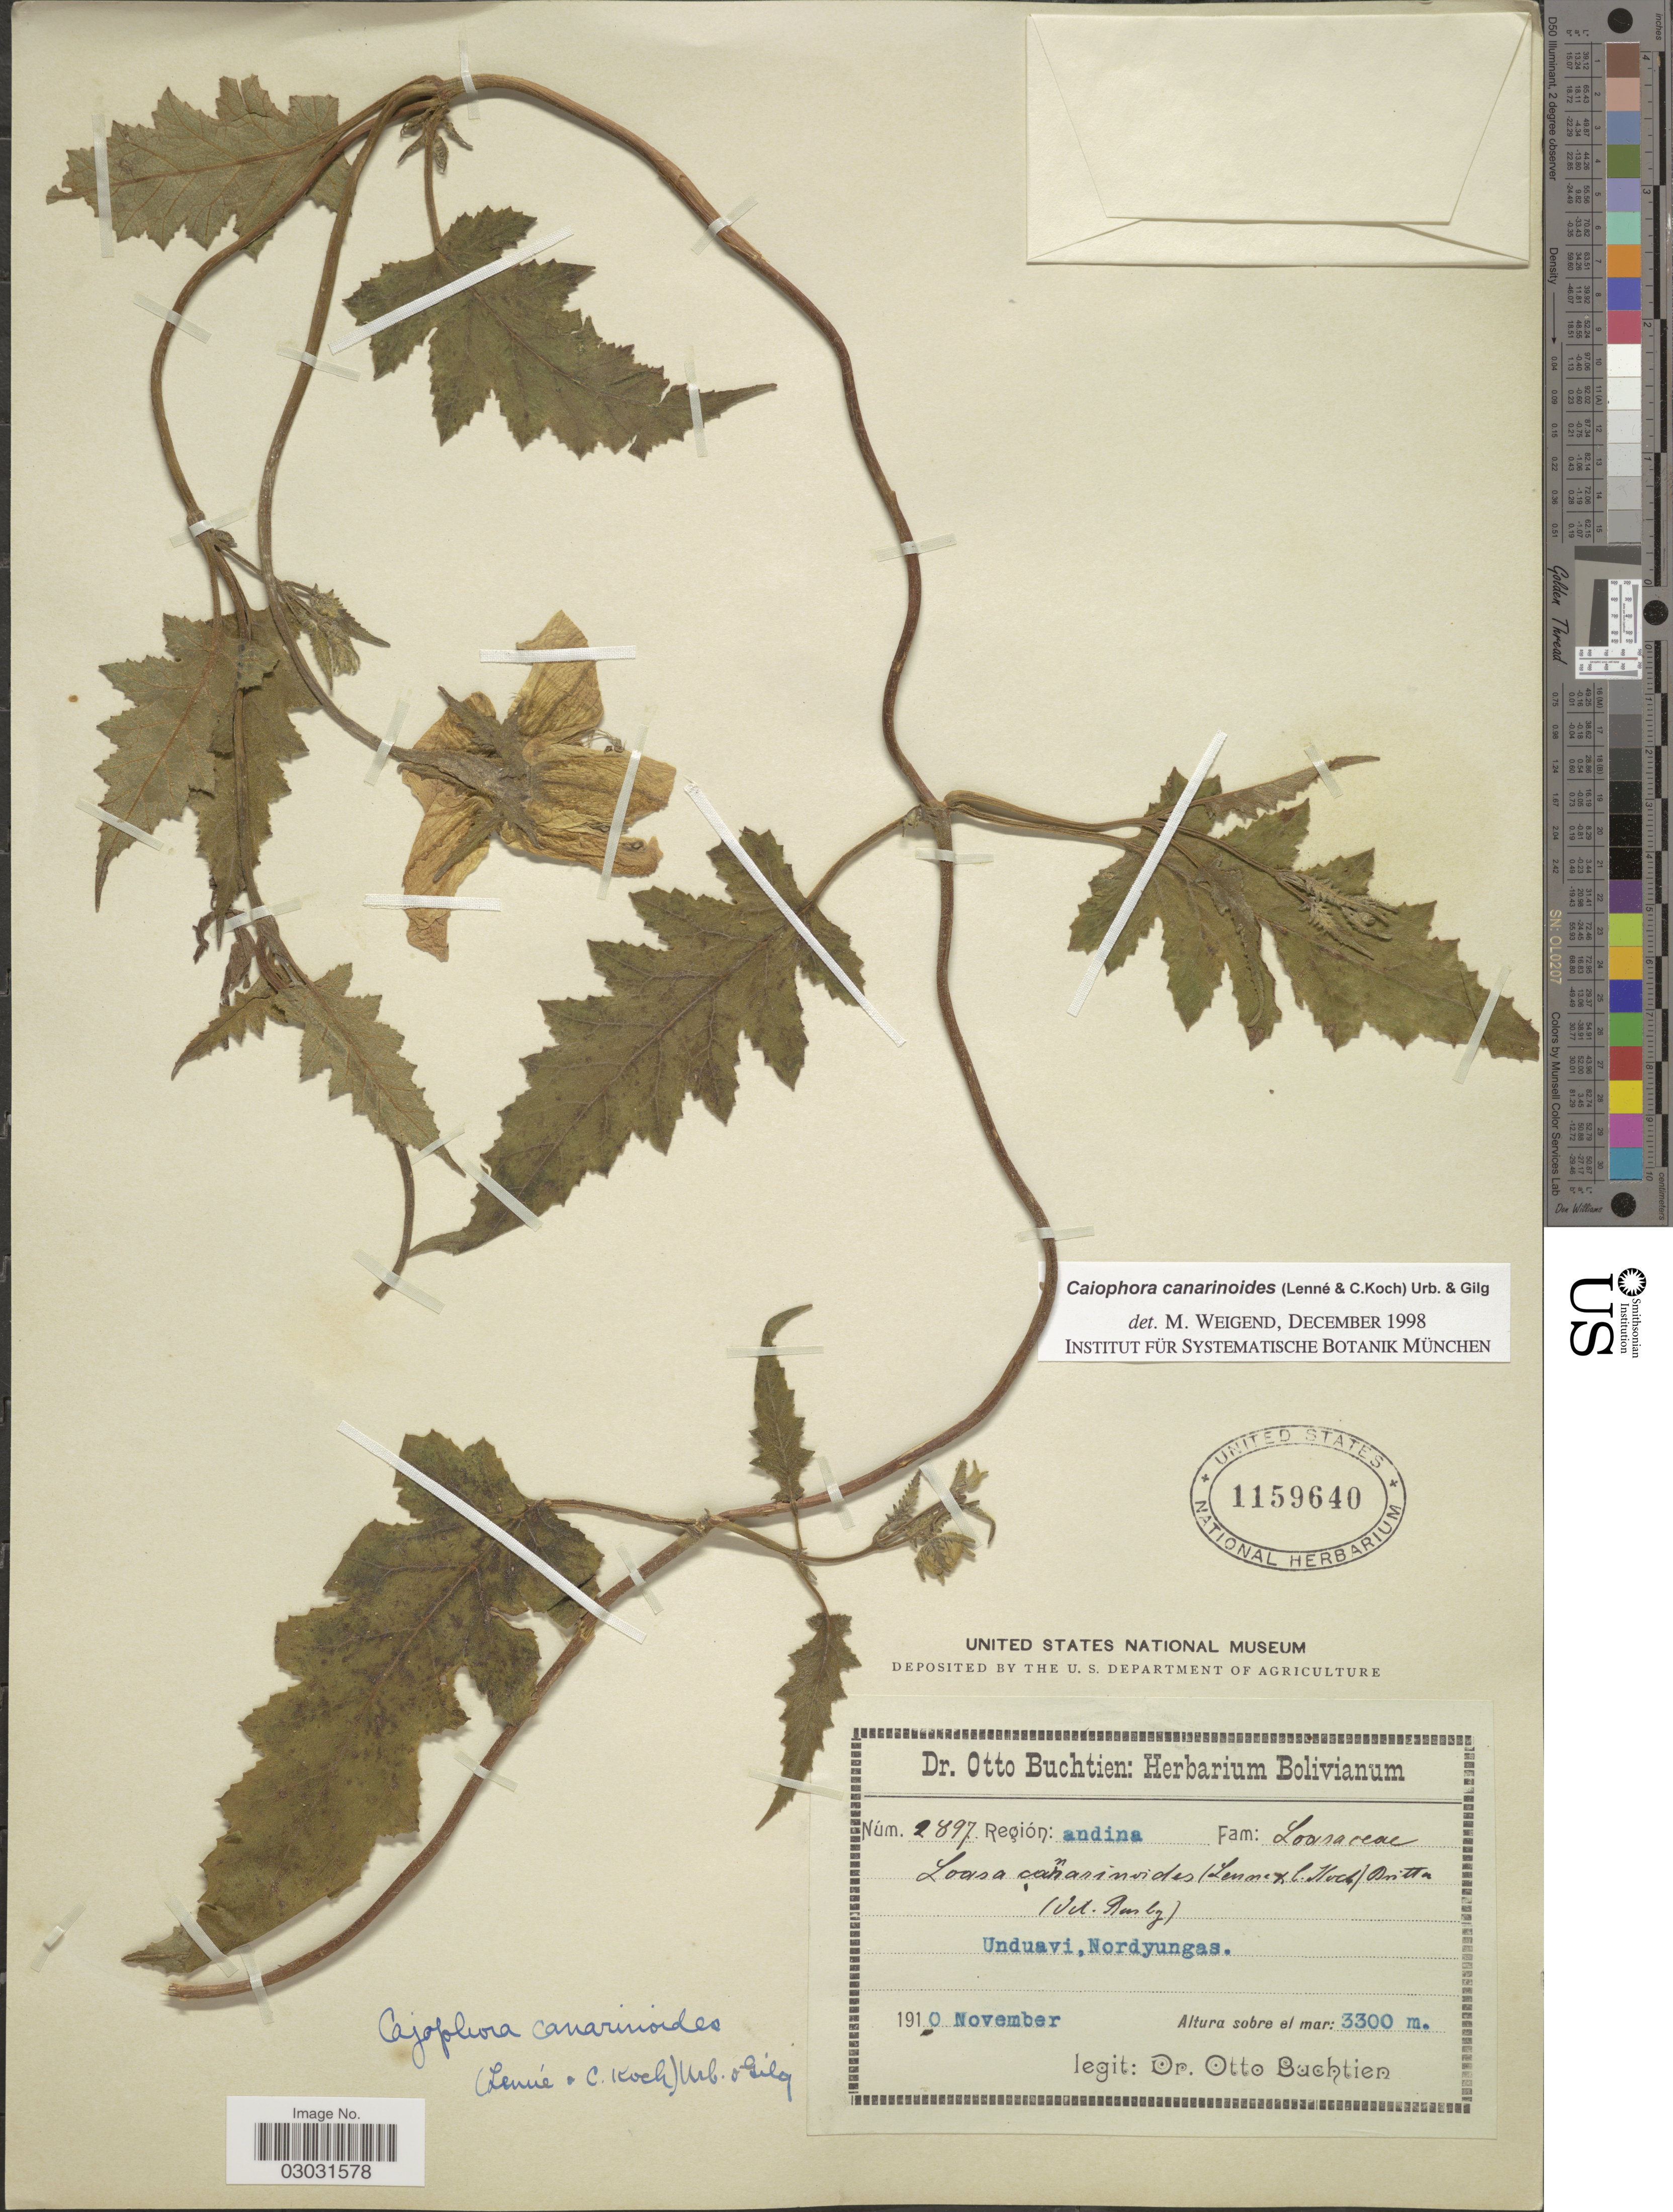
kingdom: Plantae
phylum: Tracheophyta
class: Magnoliopsida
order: Cornales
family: Loasaceae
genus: Caiophora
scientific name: Caiophora canarinoides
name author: (Lenné & K. Koch) Urb. & Gilg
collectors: O. Buchtien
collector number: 2897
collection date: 1910-11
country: Bolivia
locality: Región: andina. Unduavi. Noryungas.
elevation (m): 3300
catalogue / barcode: US 1159640